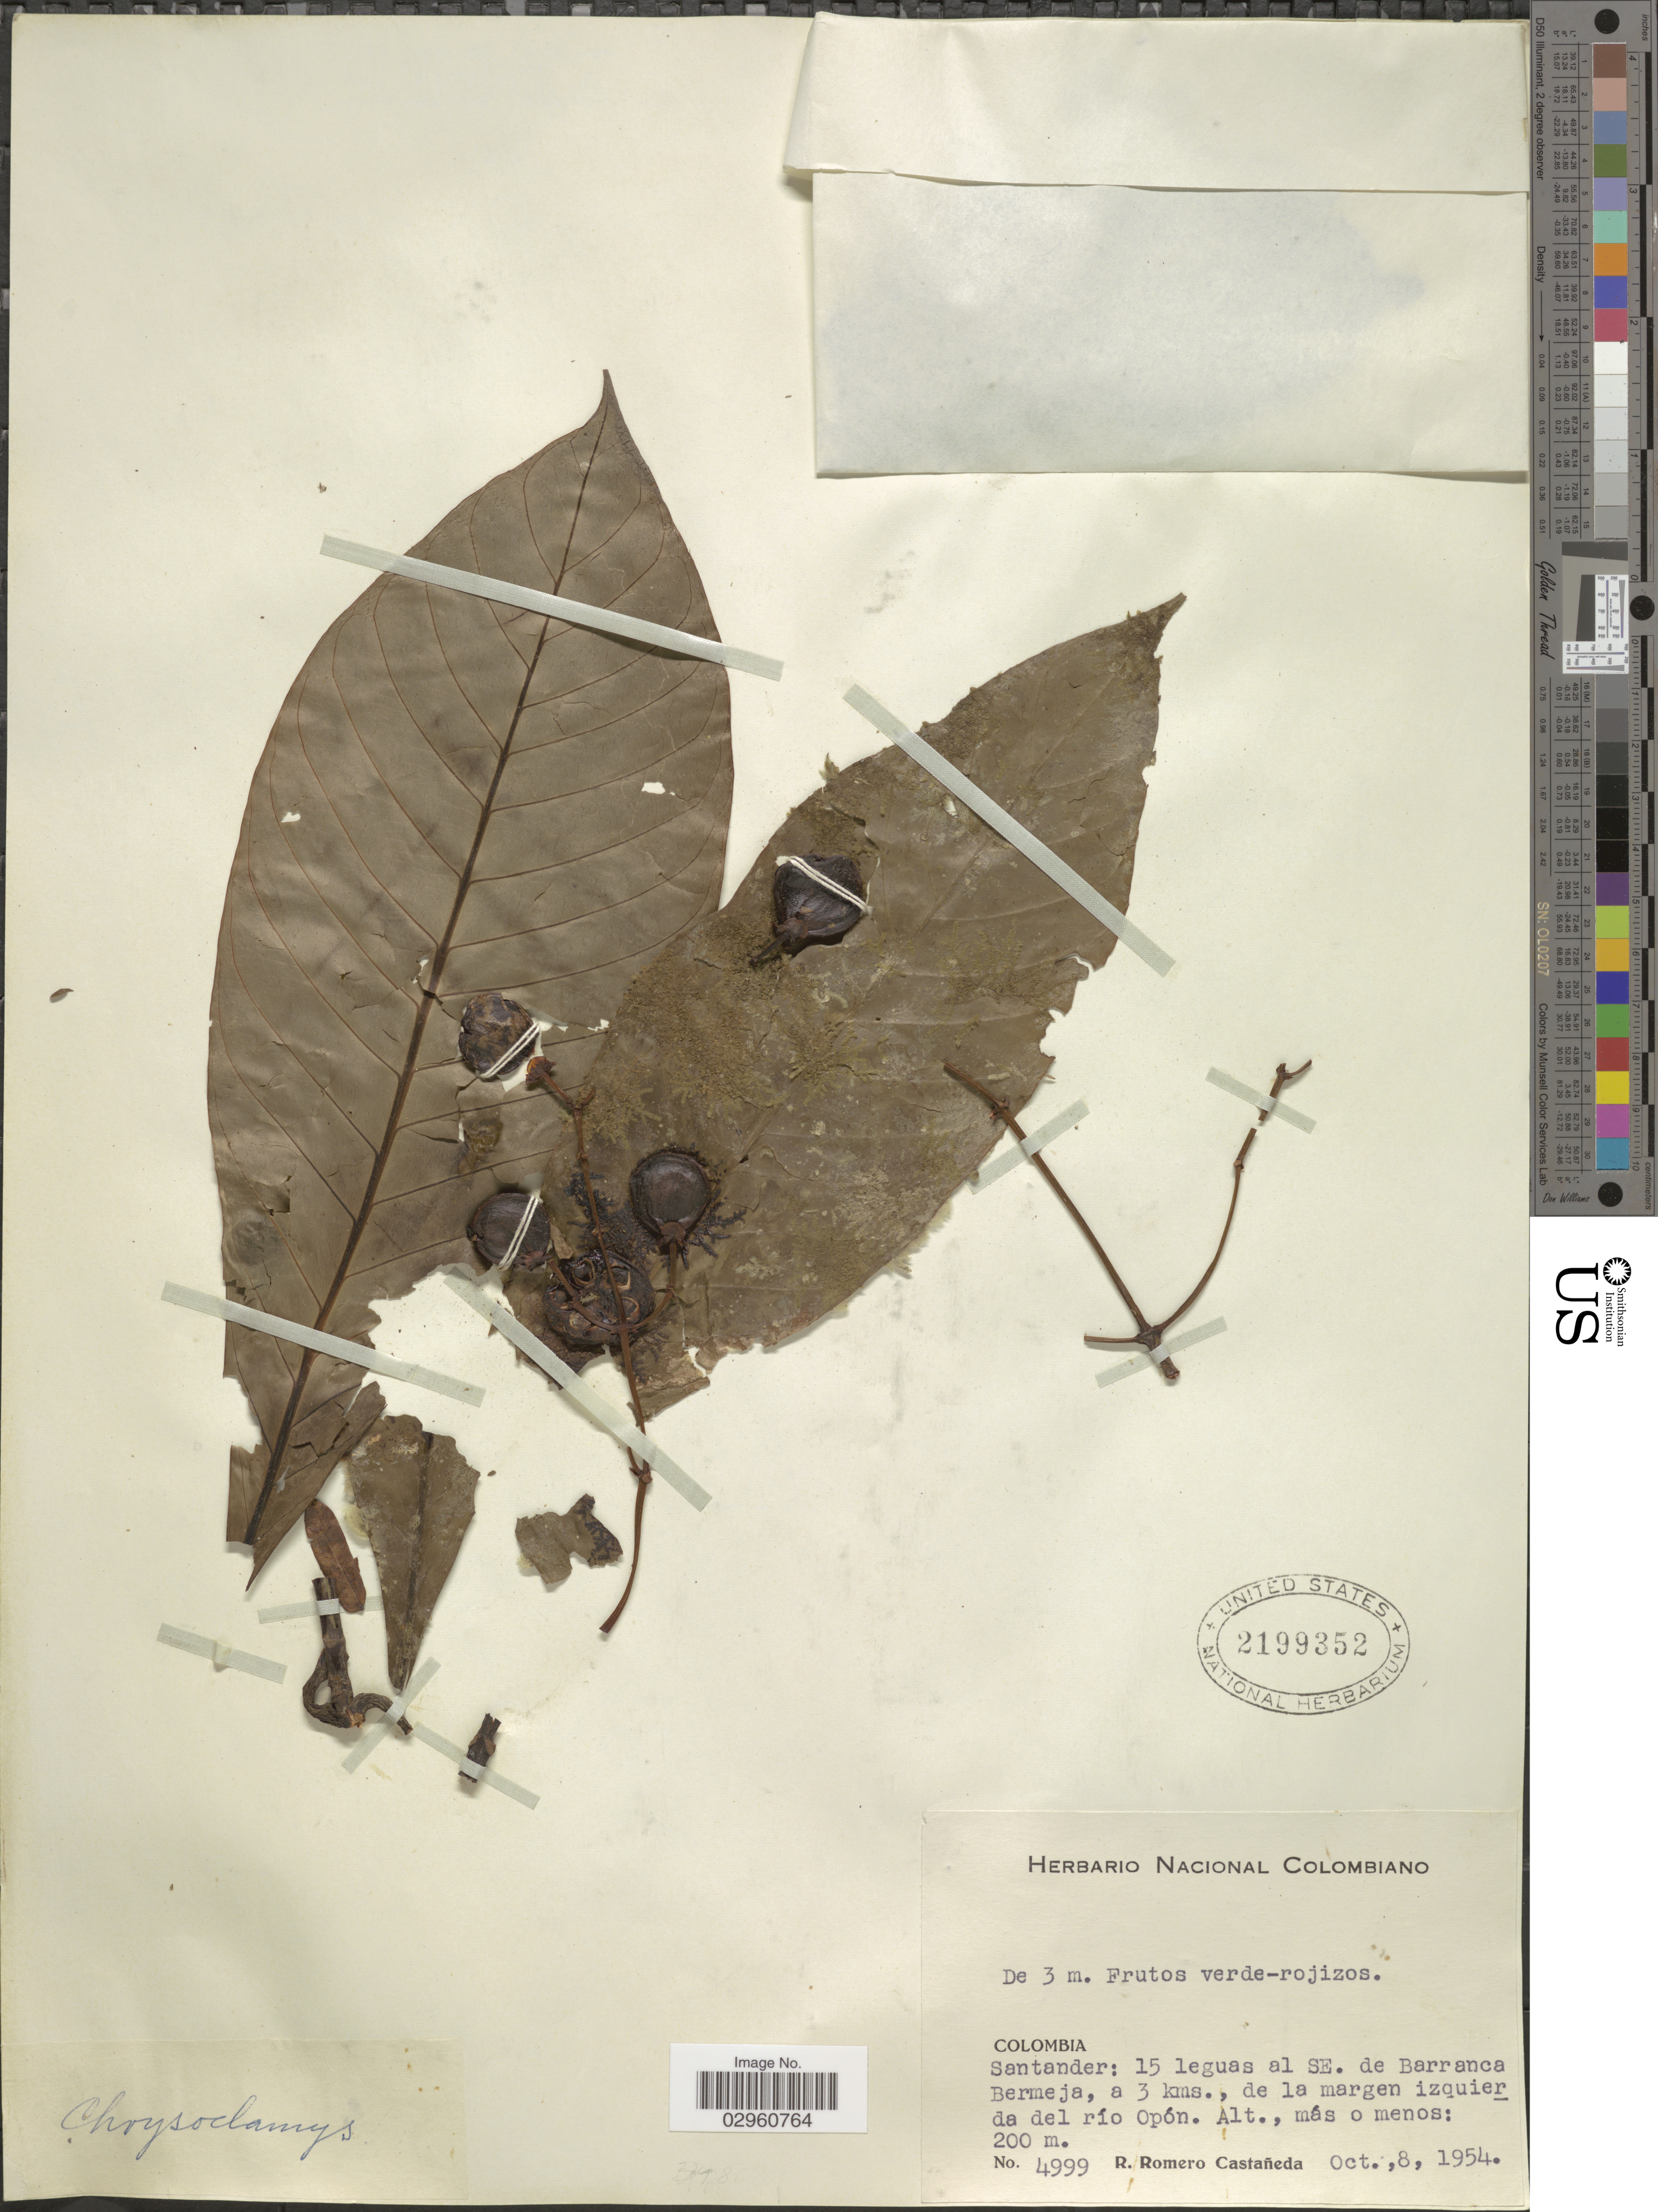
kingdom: Plantae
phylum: Tracheophyta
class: Magnoliopsida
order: Malpighiales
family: Clusiaceae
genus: Chrysochlamys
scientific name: Chrysochlamys sp.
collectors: R. Romero Castañeda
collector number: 4999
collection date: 1954-10-08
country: Colombia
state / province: Santander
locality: Santander: 15 leguas al SE. de Barranca Bermeja, a 3 kms., de la margen izquierda del río Opón.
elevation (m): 200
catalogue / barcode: US 2199352